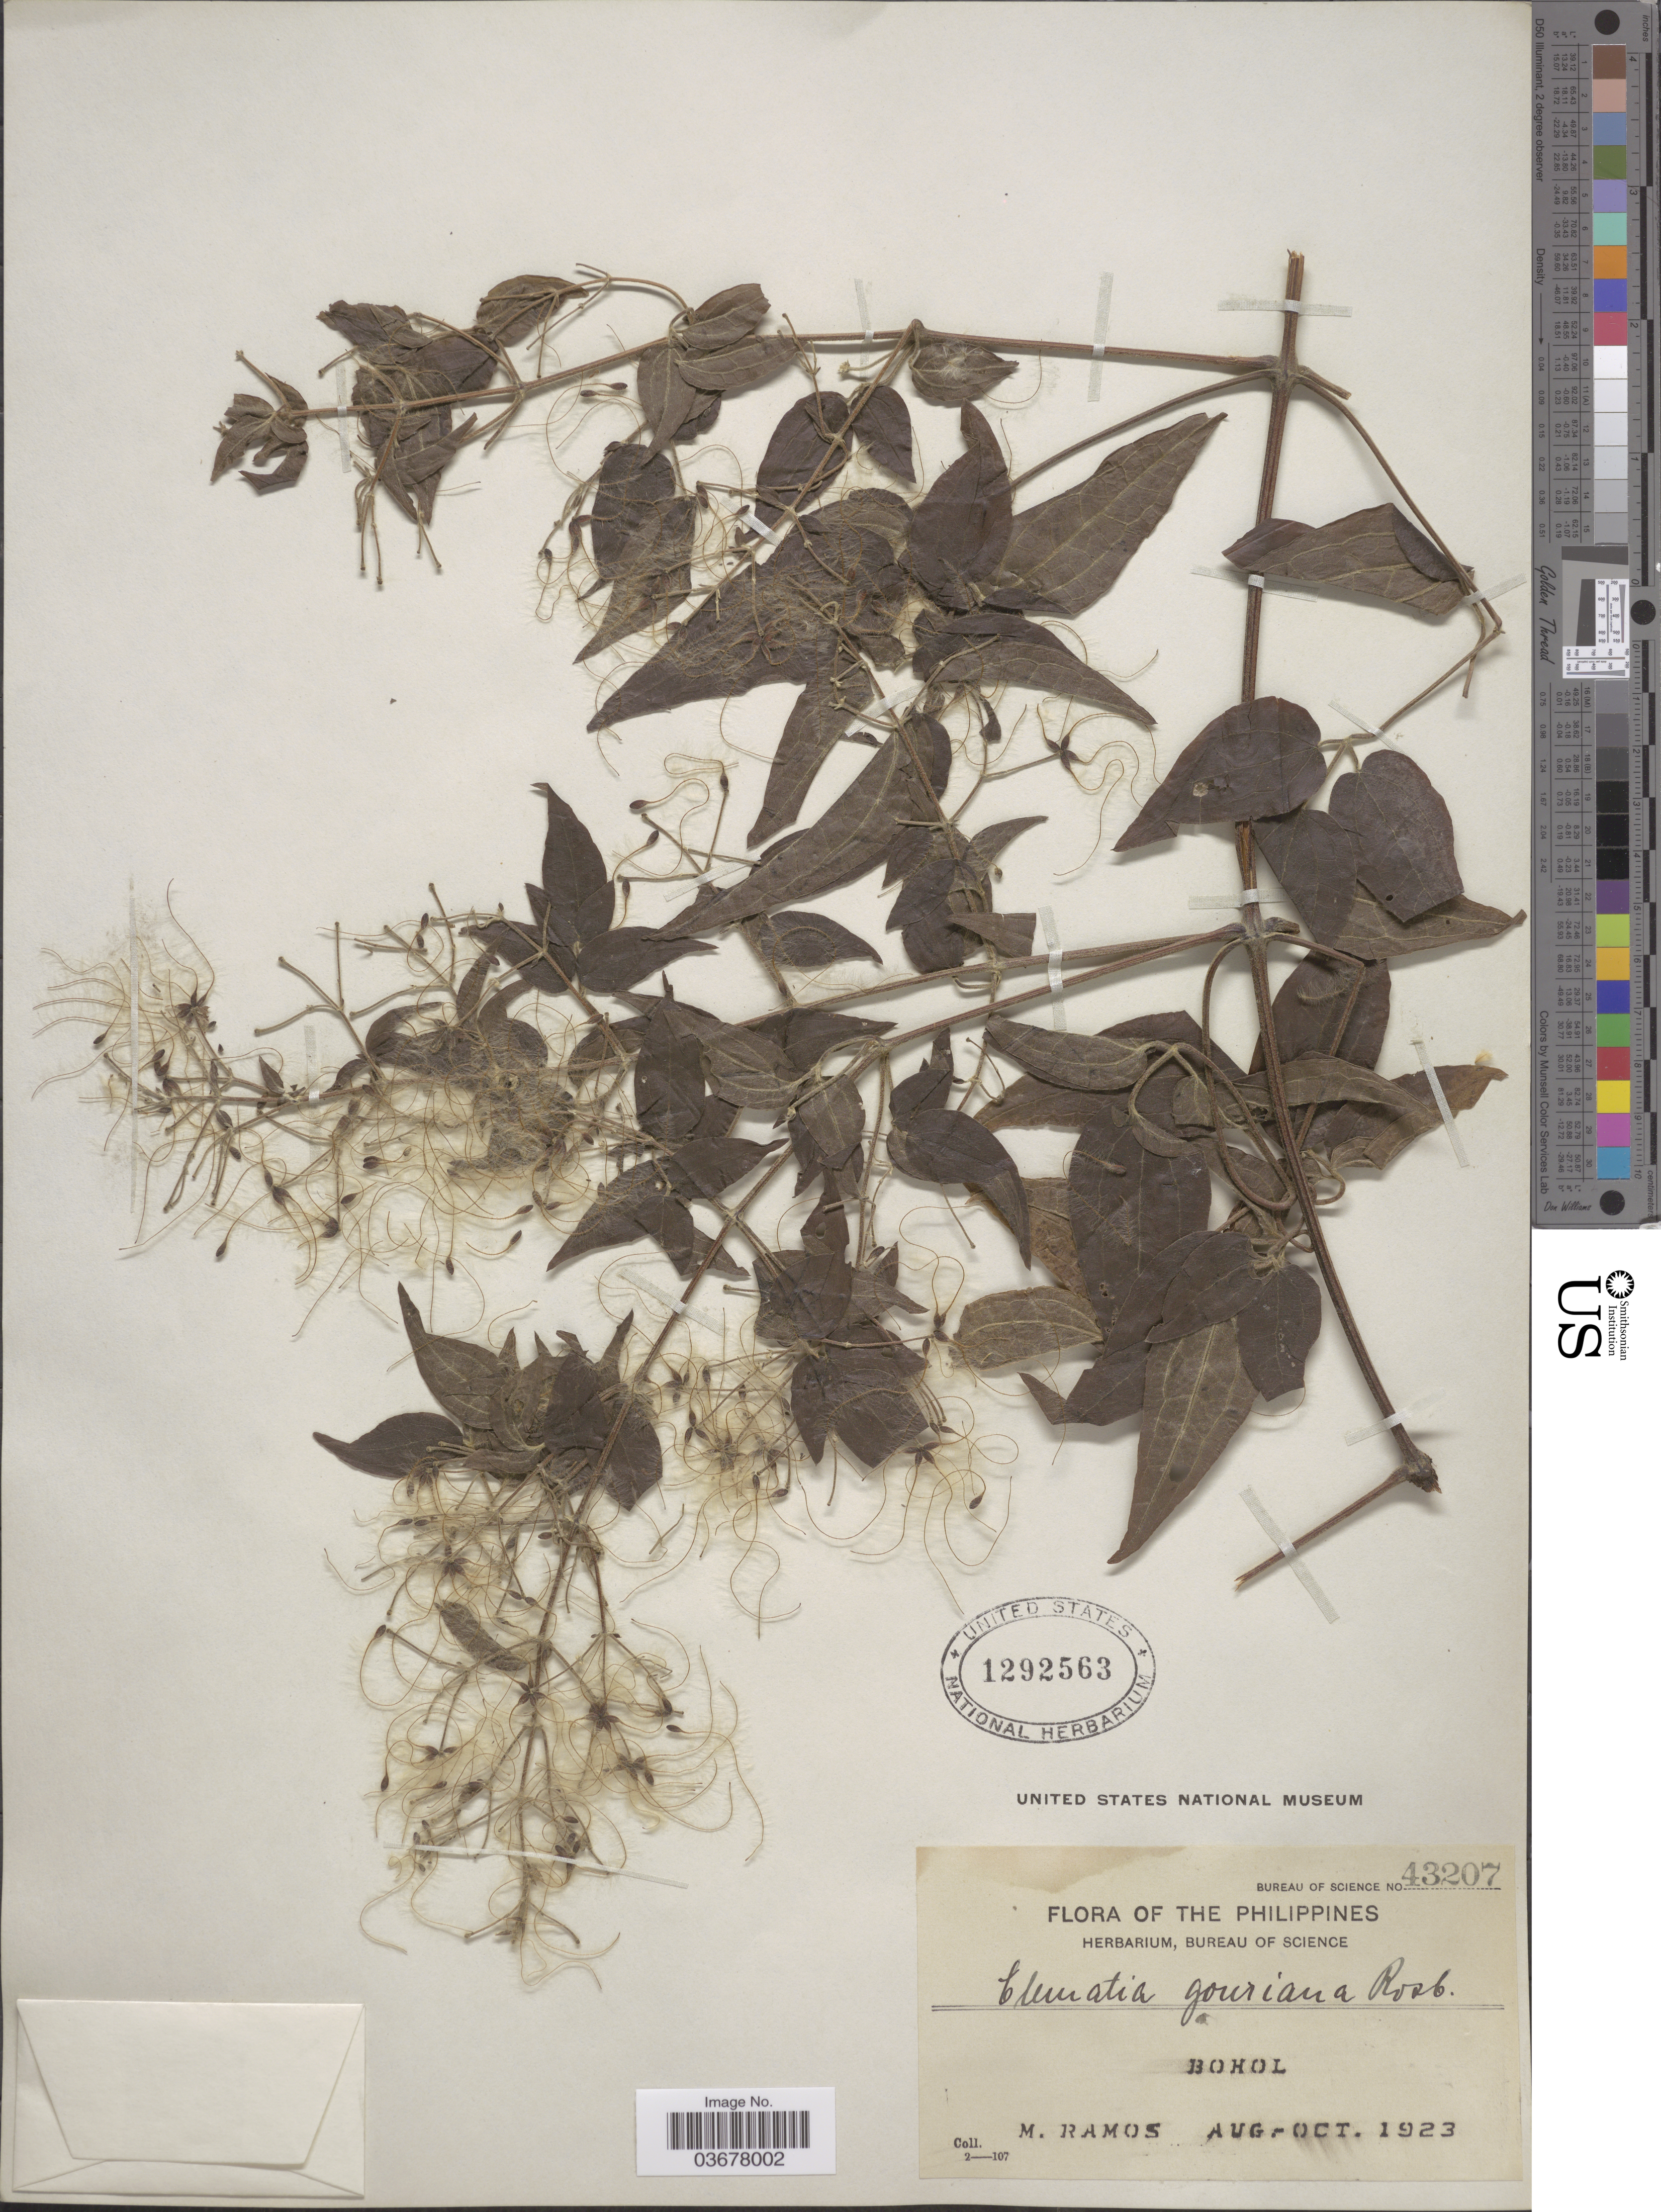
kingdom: Plantae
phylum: Tracheophyta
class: Magnoliopsida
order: Ranunculales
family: Ranunculaceae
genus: Clematis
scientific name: Clematis gouriana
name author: Roxb. ex DC.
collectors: M. Ramos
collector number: Bureau of Science 43207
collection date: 1923-08/1923-10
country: Philippines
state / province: Central Visayas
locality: Bohol.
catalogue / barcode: US 1292563